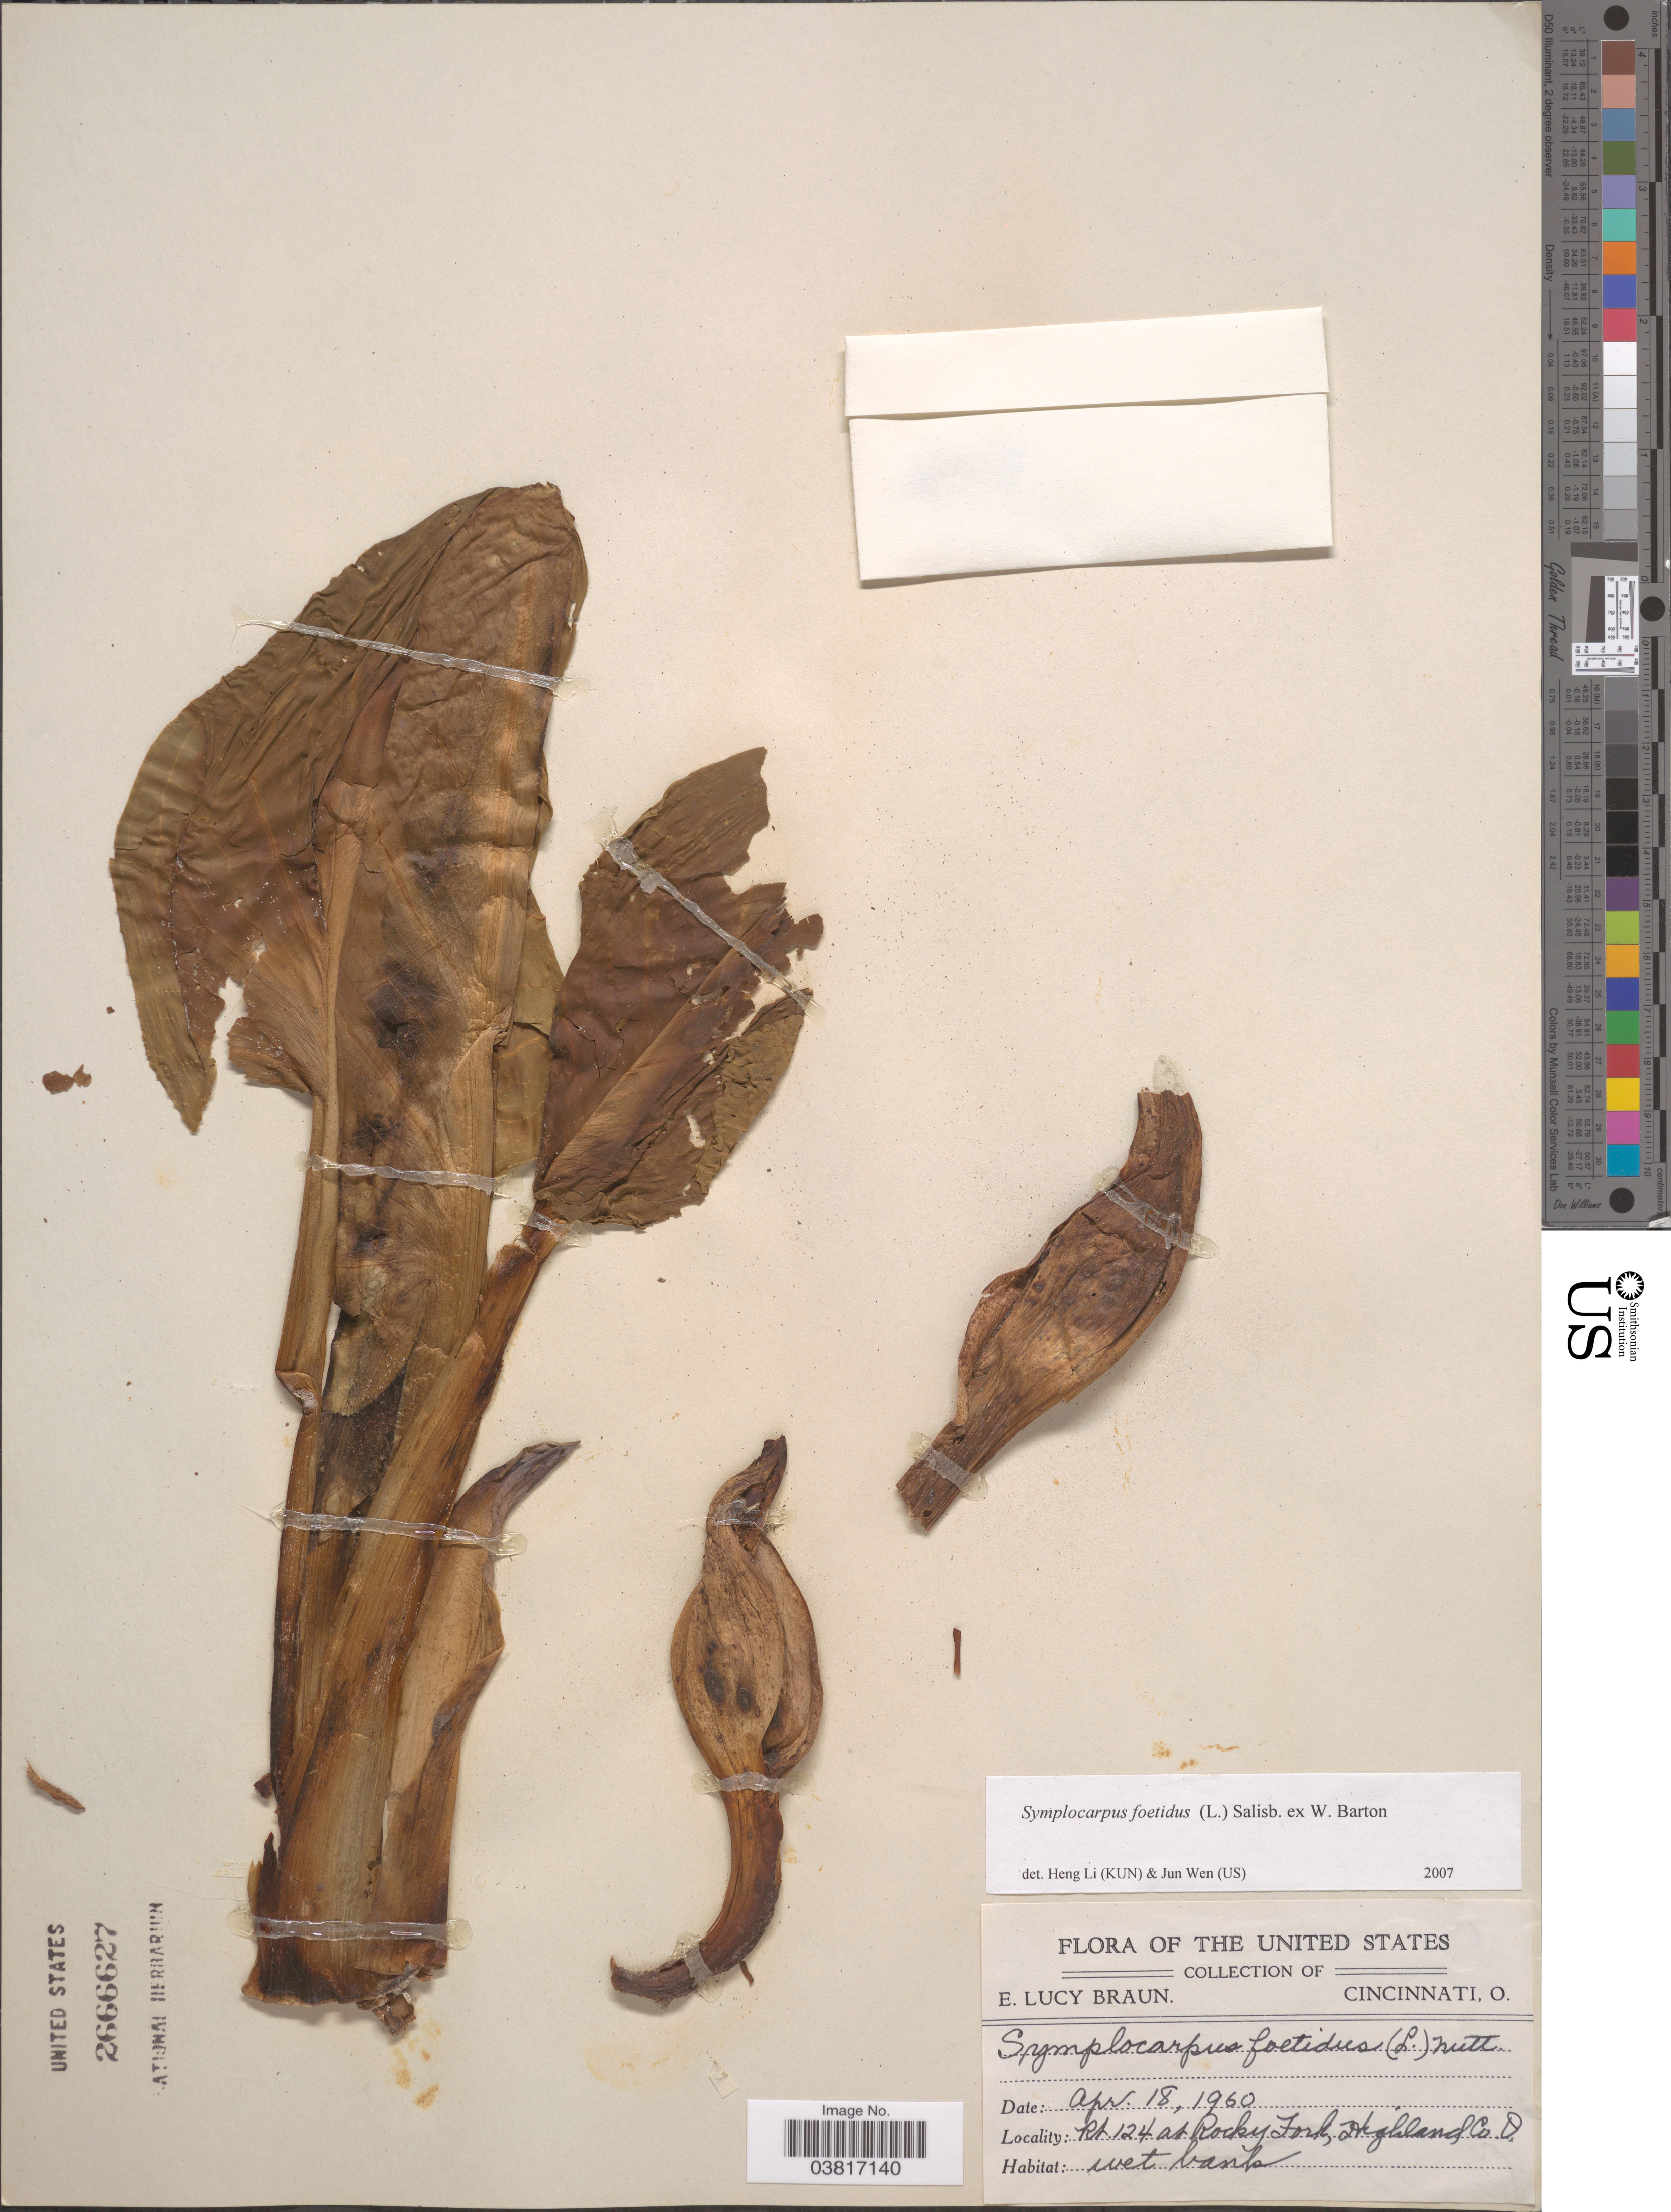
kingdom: Plantae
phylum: Tracheophyta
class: Liliopsida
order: Alismatales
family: Araceae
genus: Symplocarpus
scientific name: Symplocarpus foetidus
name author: (L.) W. Salisb. ex W.P.C. Barton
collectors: E. L. Braun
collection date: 1960-04-18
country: United States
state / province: Ohio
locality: Rt. 124 at Rocky Fork, Highland Co.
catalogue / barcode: US 2666627